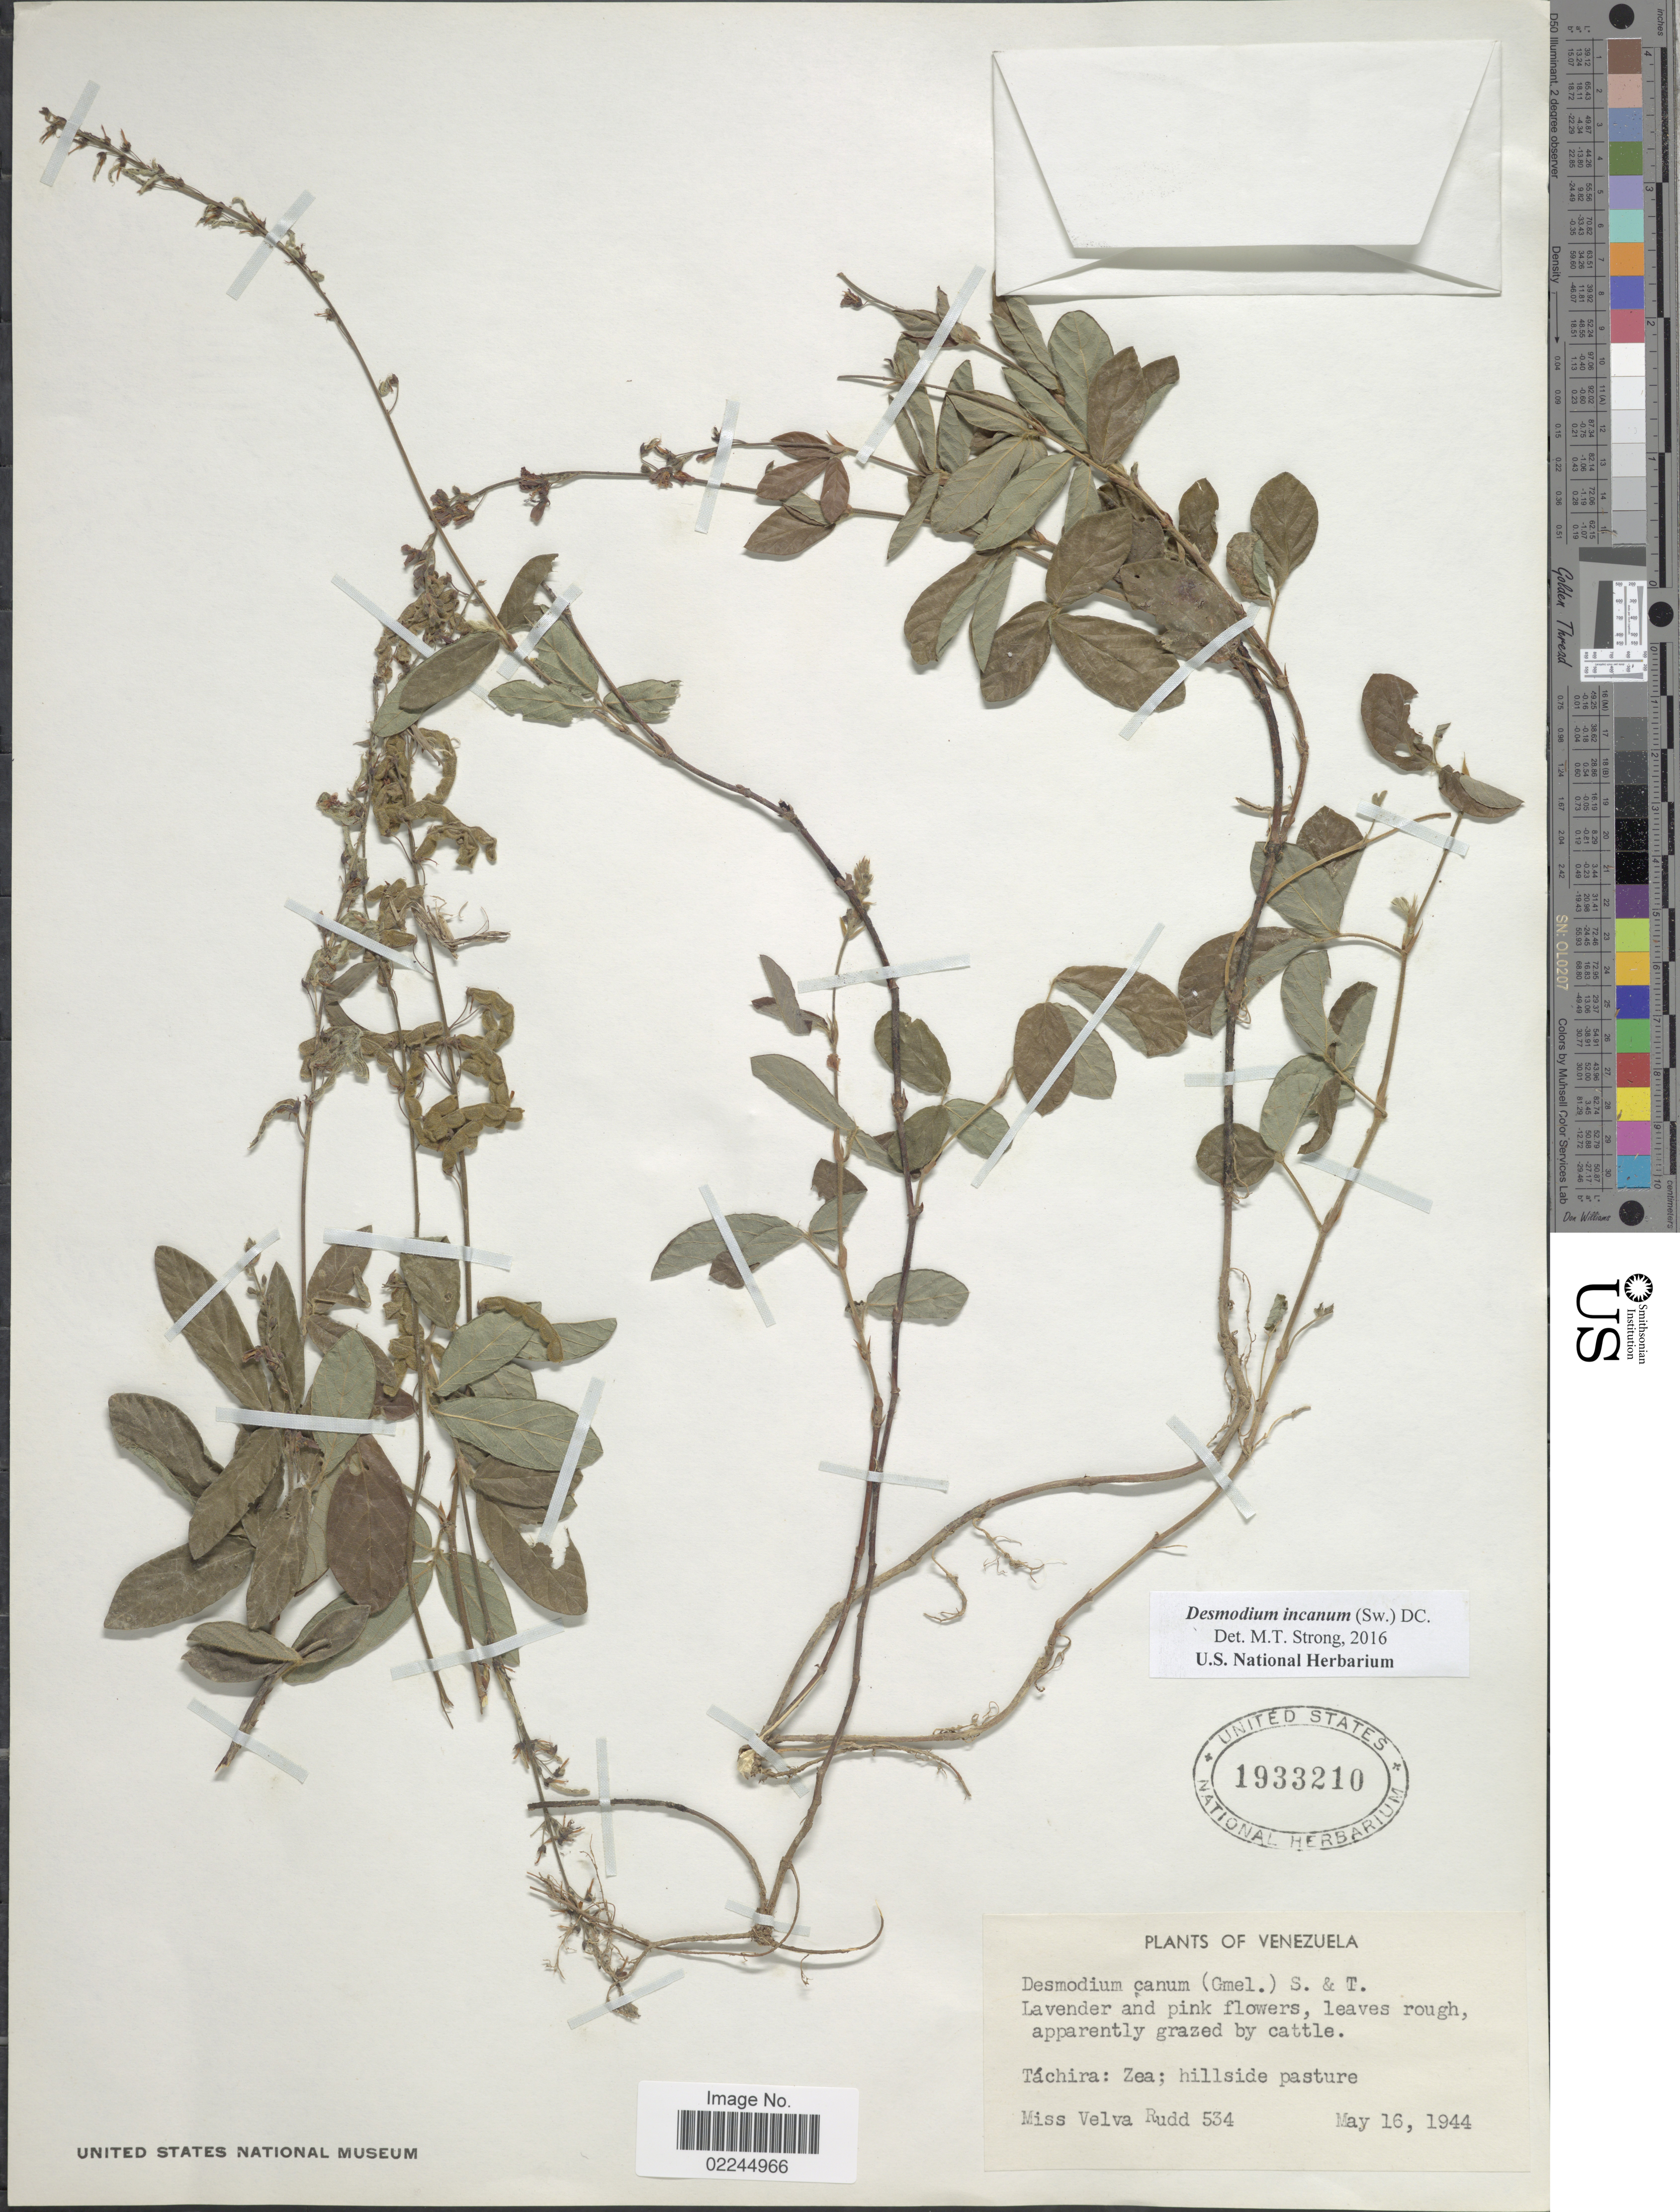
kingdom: Plantae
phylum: Tracheophyta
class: Magnoliopsida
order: Fabales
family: Fabaceae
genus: Desmodium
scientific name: Desmodium incanum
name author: (Sw.) DC.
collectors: V. E. Rudd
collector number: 534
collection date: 1944-05-16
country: Venezuela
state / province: Tachira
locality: Zea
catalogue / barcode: US 1933210